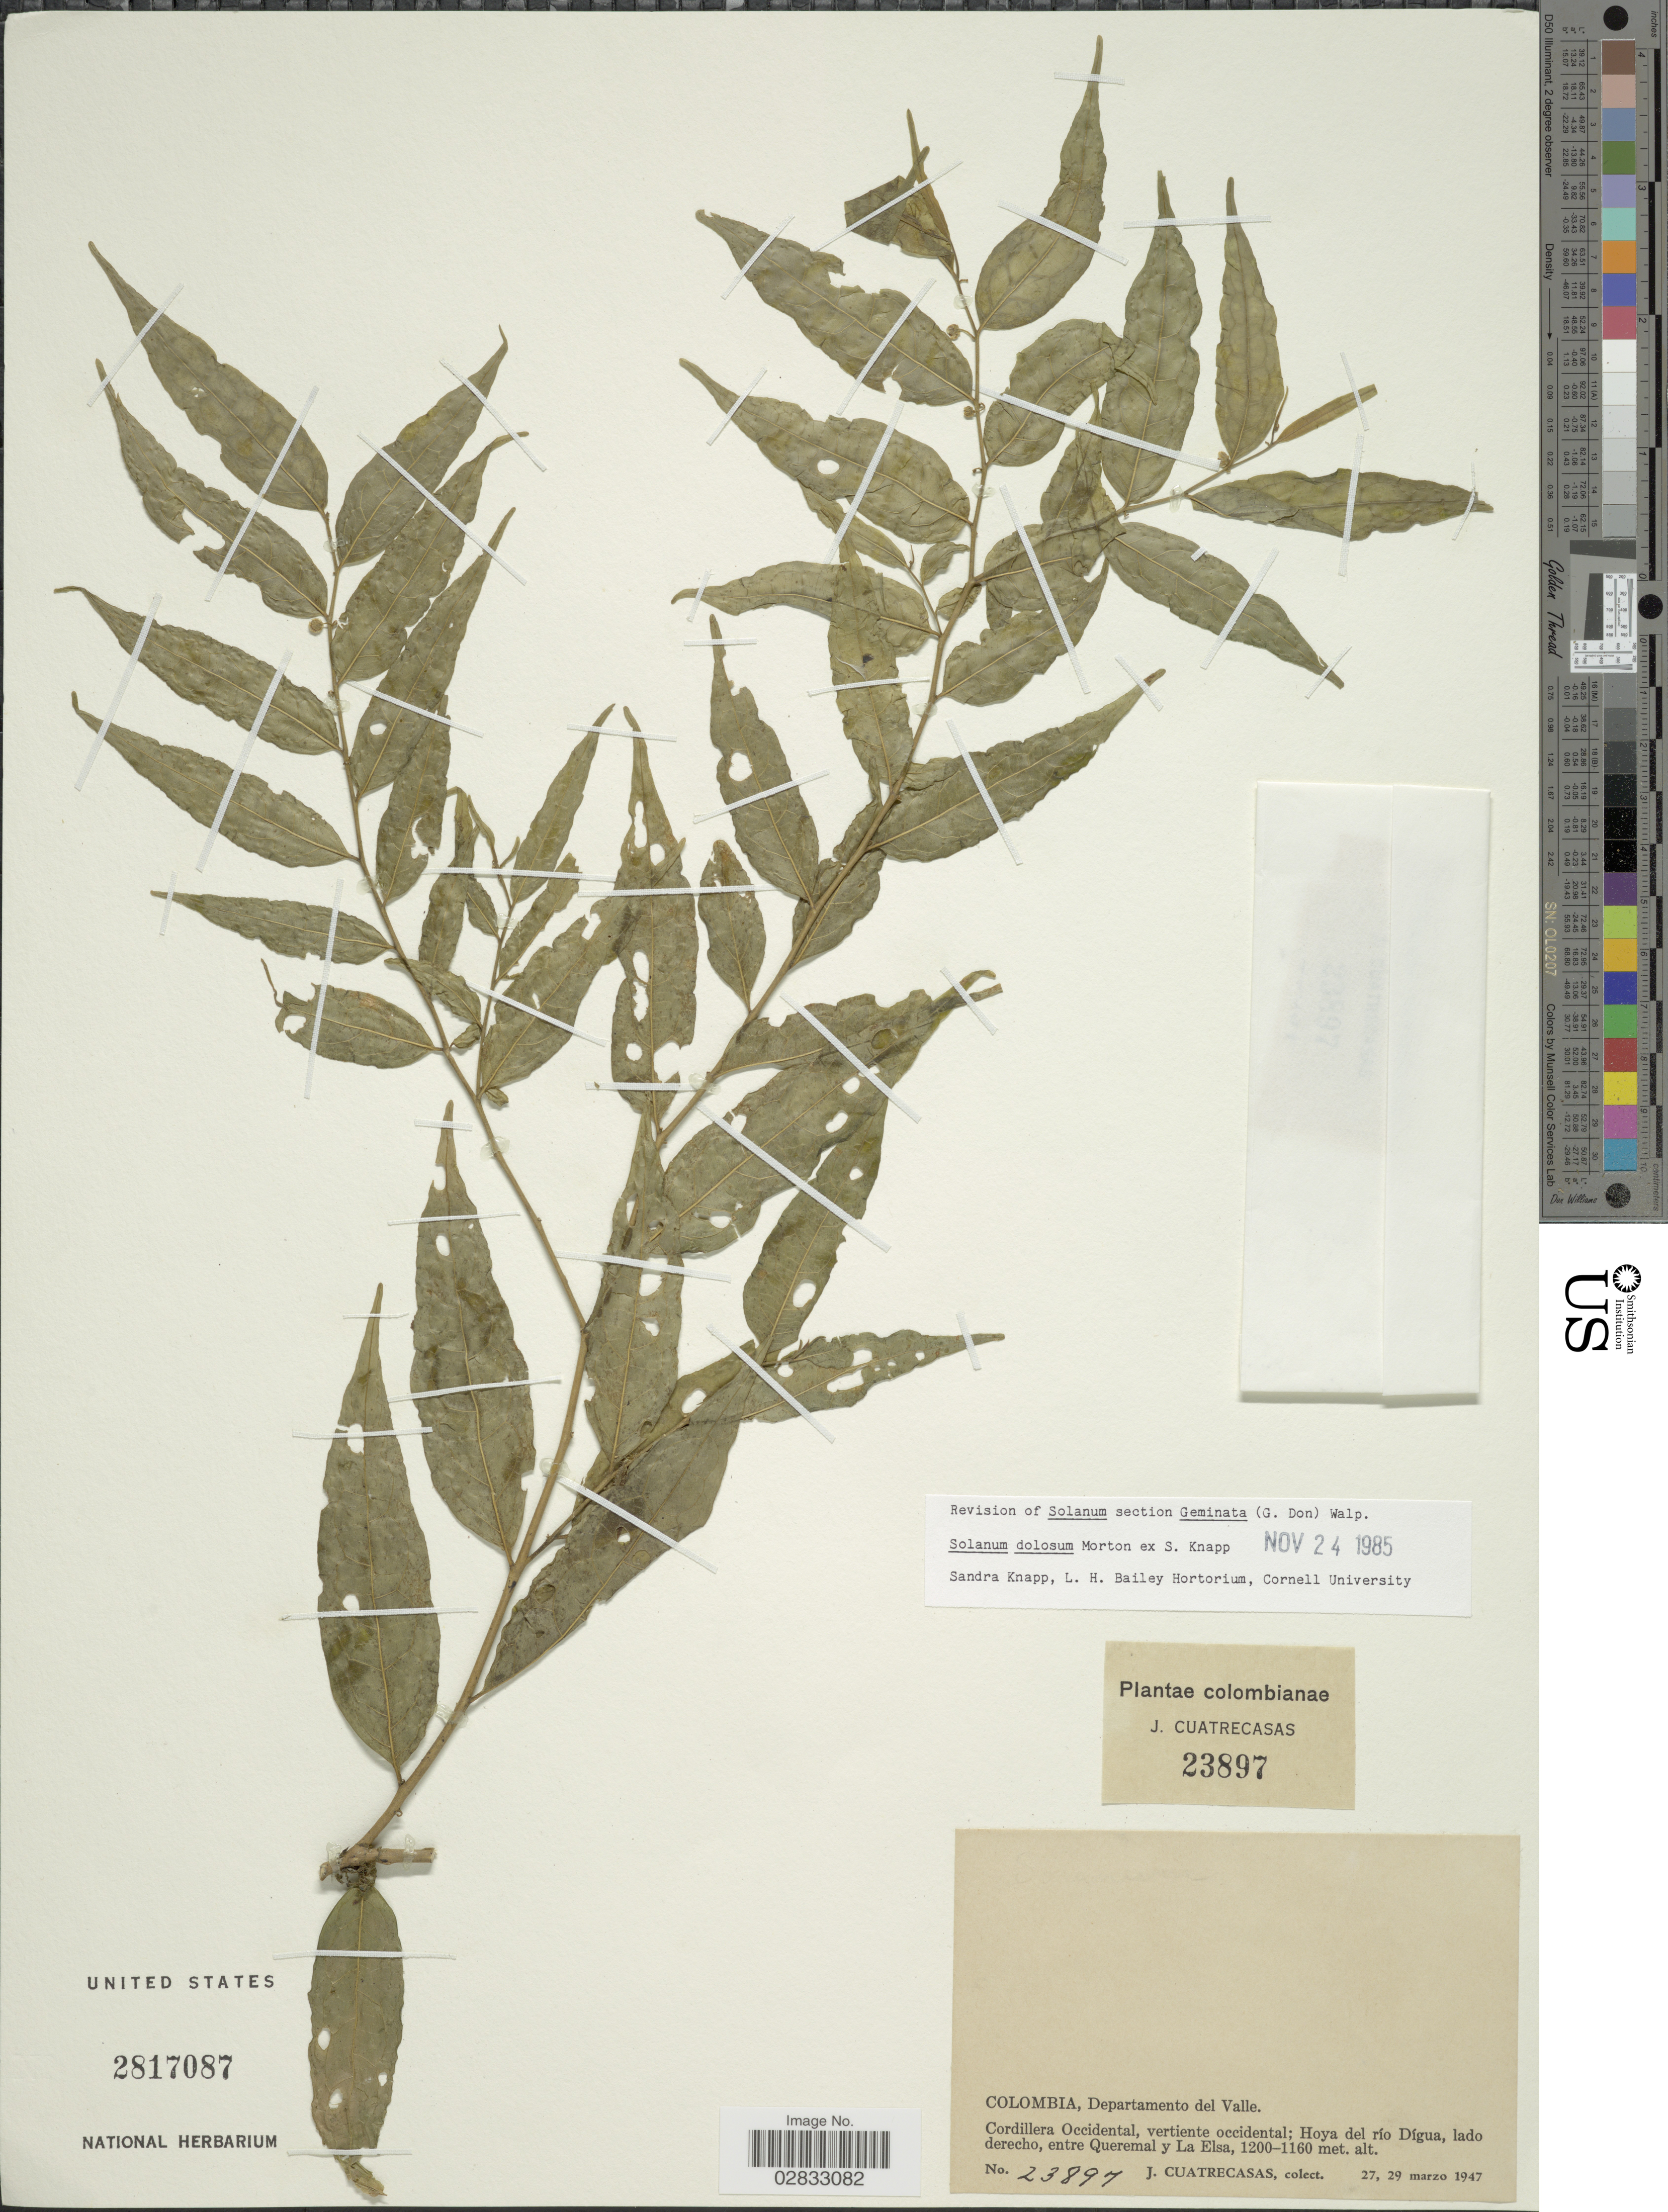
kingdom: Plantae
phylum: Tracheophyta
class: Magnoliopsida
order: Solanales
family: Solanaceae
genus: Solanum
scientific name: Solanum dolosum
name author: C.V. Morton ex S. Knapp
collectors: J. Cuatrecasas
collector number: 23897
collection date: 1947-03-27/1947-03-29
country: Colombia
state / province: Valle del Cauca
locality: Departamento del Valle. Cordillera Occidental, vertiente occidental; Hoya del río Dígua, lado derecho, entre Queremal y La Elsa.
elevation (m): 1160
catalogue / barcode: US 2817087